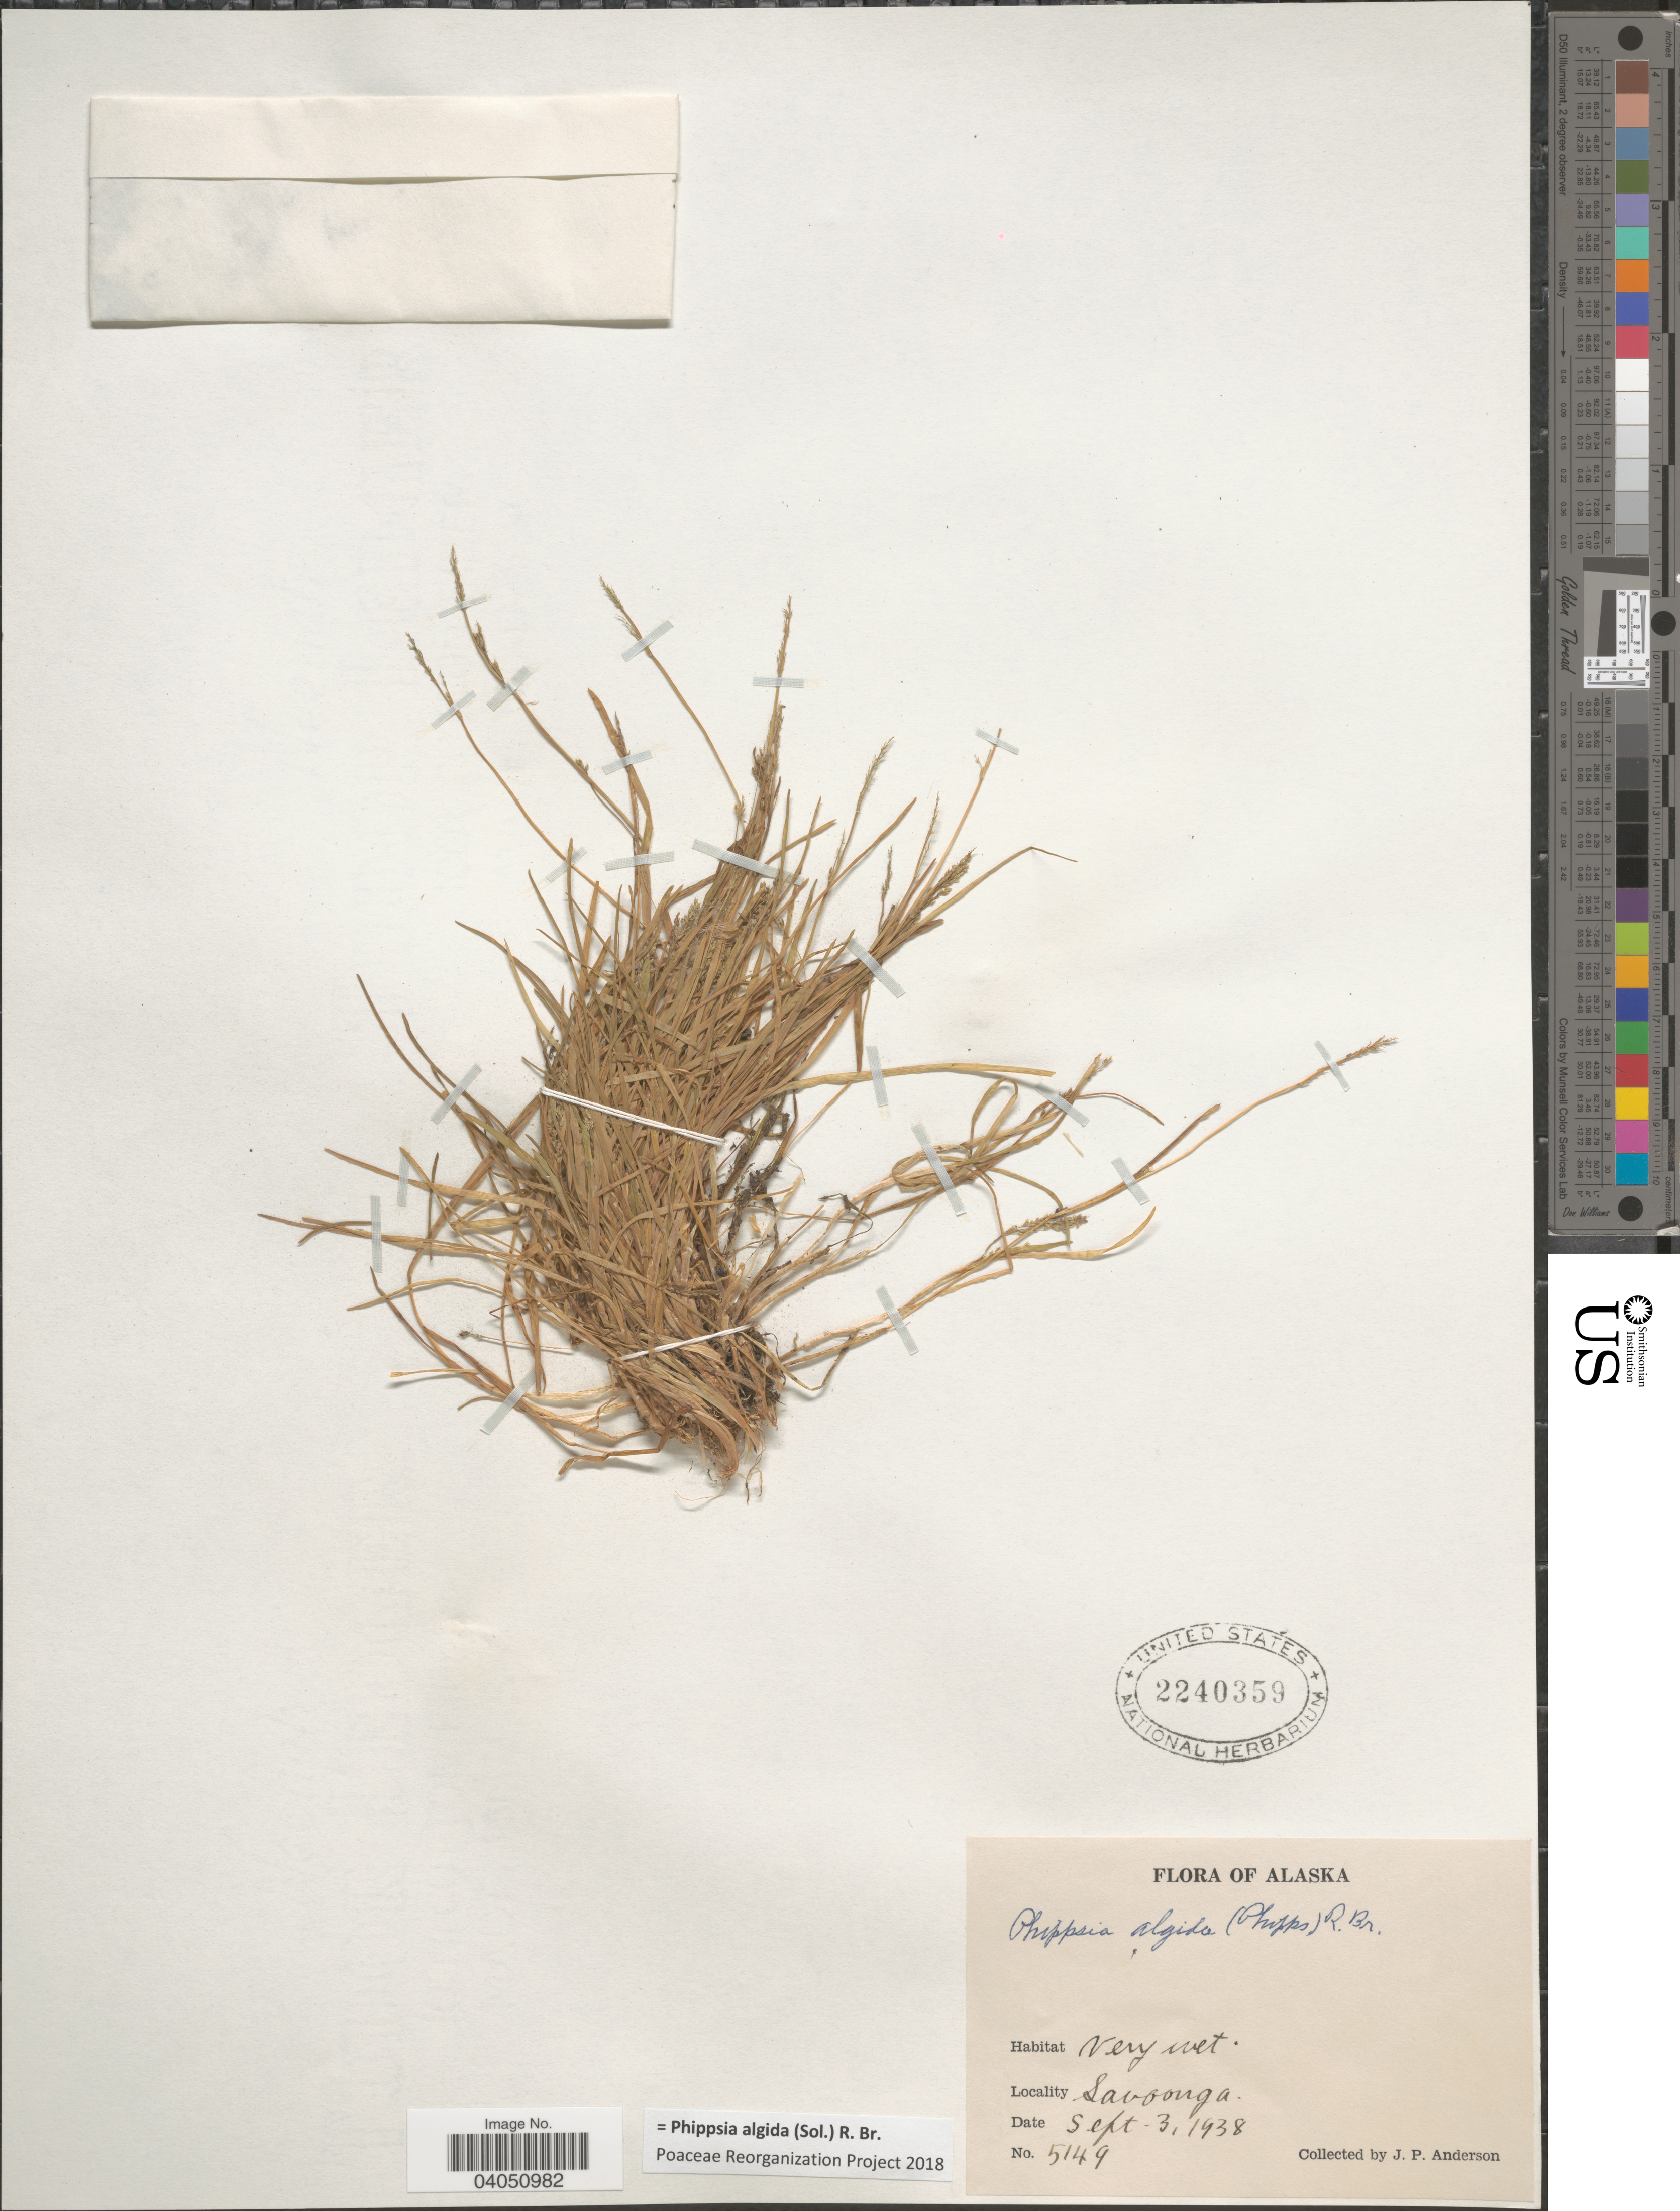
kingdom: Plantae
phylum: Tracheophyta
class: Liliopsida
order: Poales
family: Poaceae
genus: Phippsia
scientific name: Phippsia algida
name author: (Sol.) R. Br.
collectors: J. P. Anderson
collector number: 5149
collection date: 1938-09-03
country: United States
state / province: Alaska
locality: Savoonga.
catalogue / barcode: US 2240359